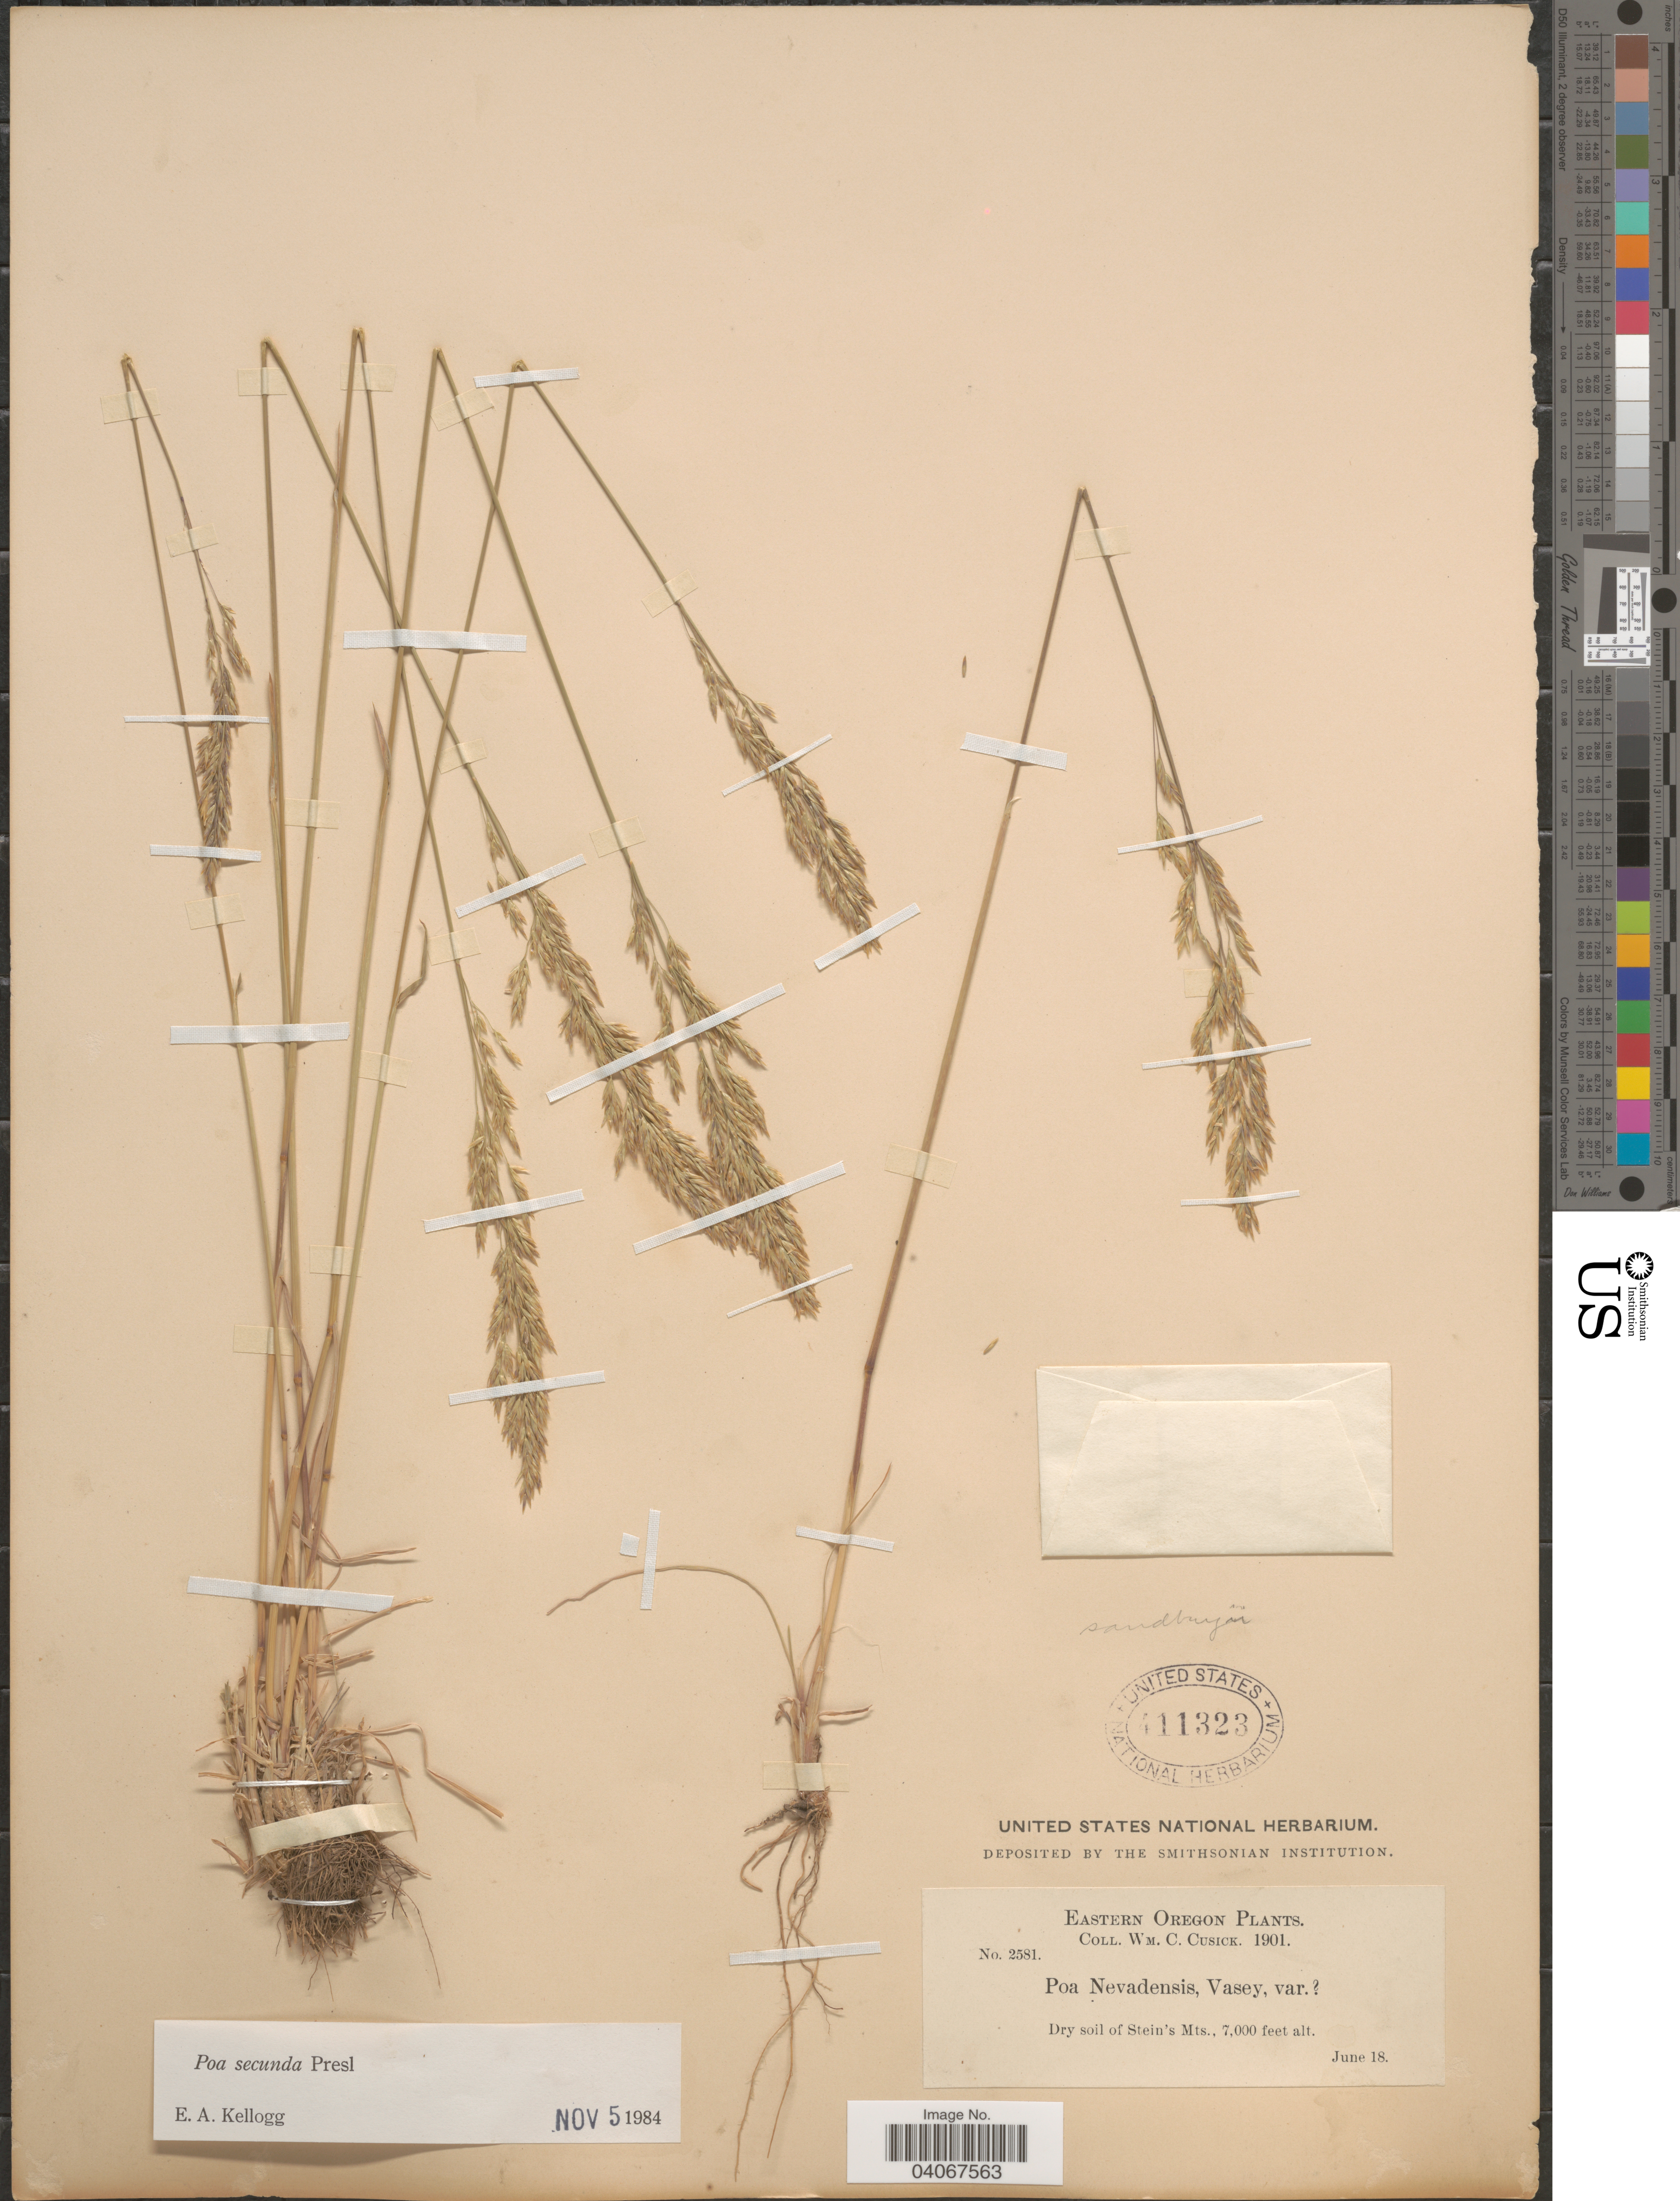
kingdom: Plantae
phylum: Tracheophyta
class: Liliopsida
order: Poales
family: Poaceae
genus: Poa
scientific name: Poa secunda subsp. secunda var. secunda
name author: J. Presl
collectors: W. C. Cusick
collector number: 2581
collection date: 1901-06-18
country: United States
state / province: Oregon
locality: Eastern Oregon. Dry soil of Stein's Mts.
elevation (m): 2134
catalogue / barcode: US 411323